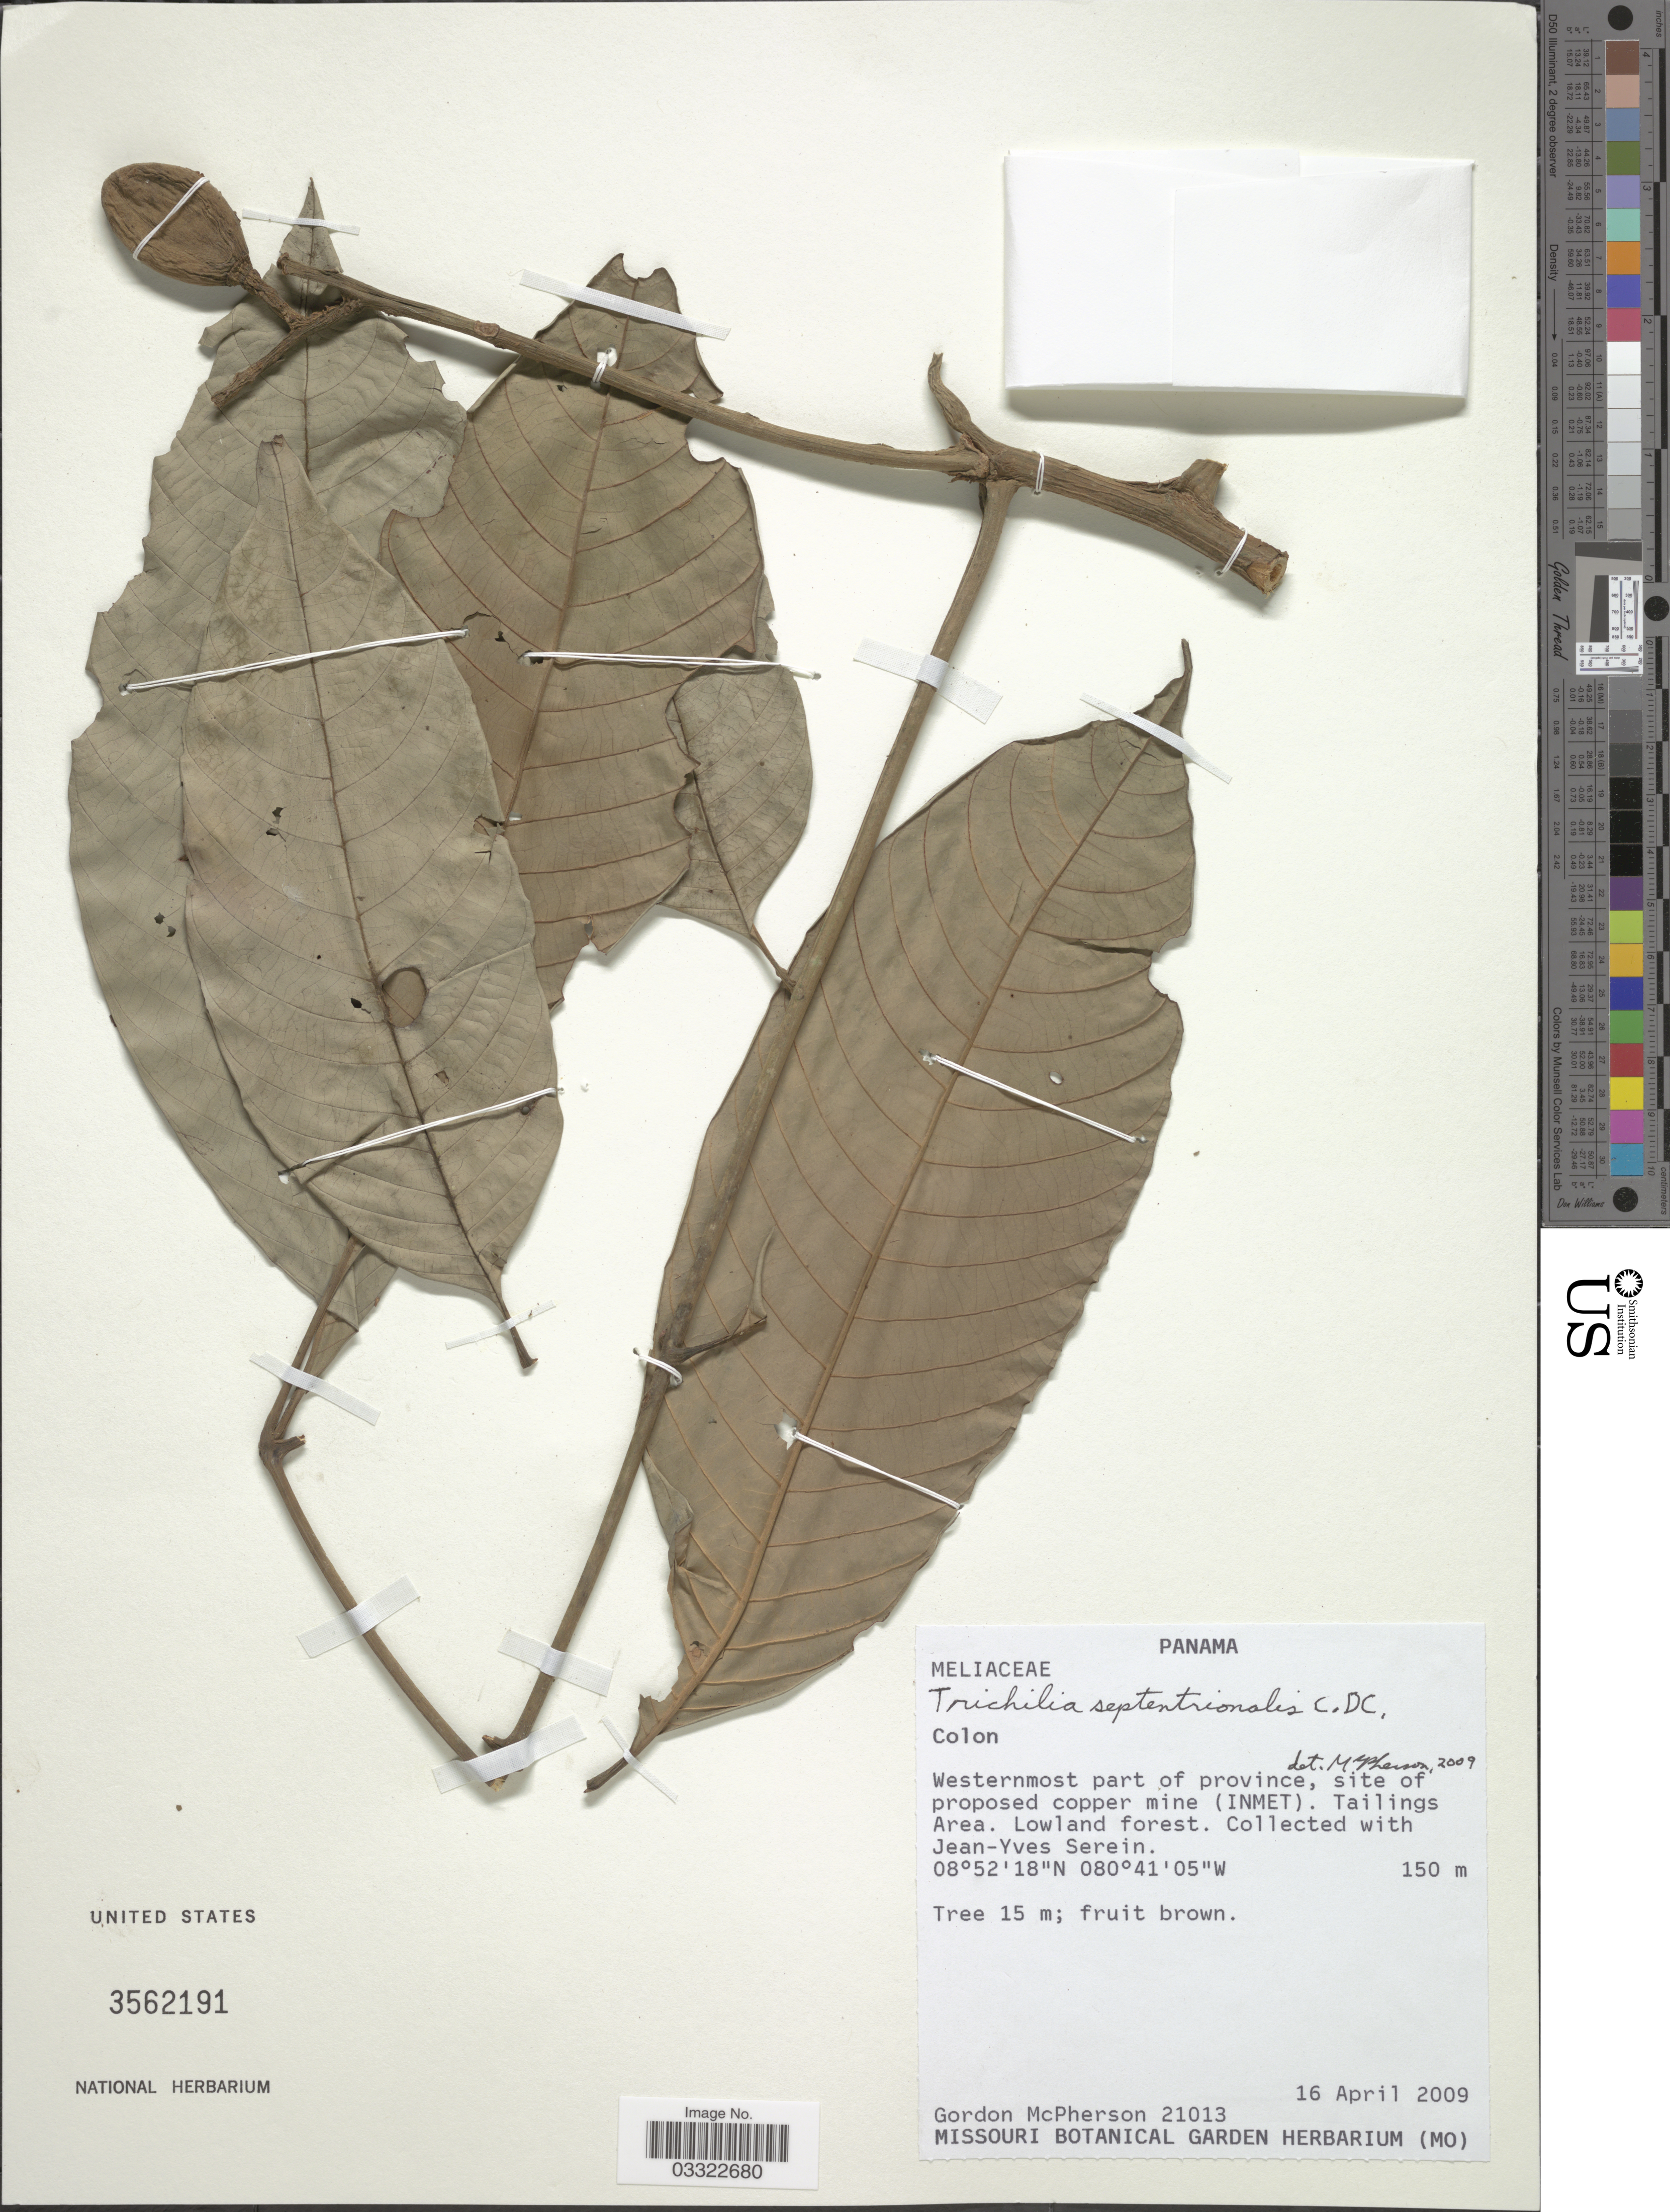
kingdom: Plantae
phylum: Tracheophyta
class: Magnoliopsida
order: Sapindales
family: Meliaceae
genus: Trichilia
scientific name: Trichilia septentrionalis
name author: C. DC.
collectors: G. McPherson & J. Serein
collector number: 21013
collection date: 2009-04-16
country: Panama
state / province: Colón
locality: Westernmost part of province, site of proposed copper mine (INMET). Tailings Area.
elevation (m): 150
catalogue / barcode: US 3562191